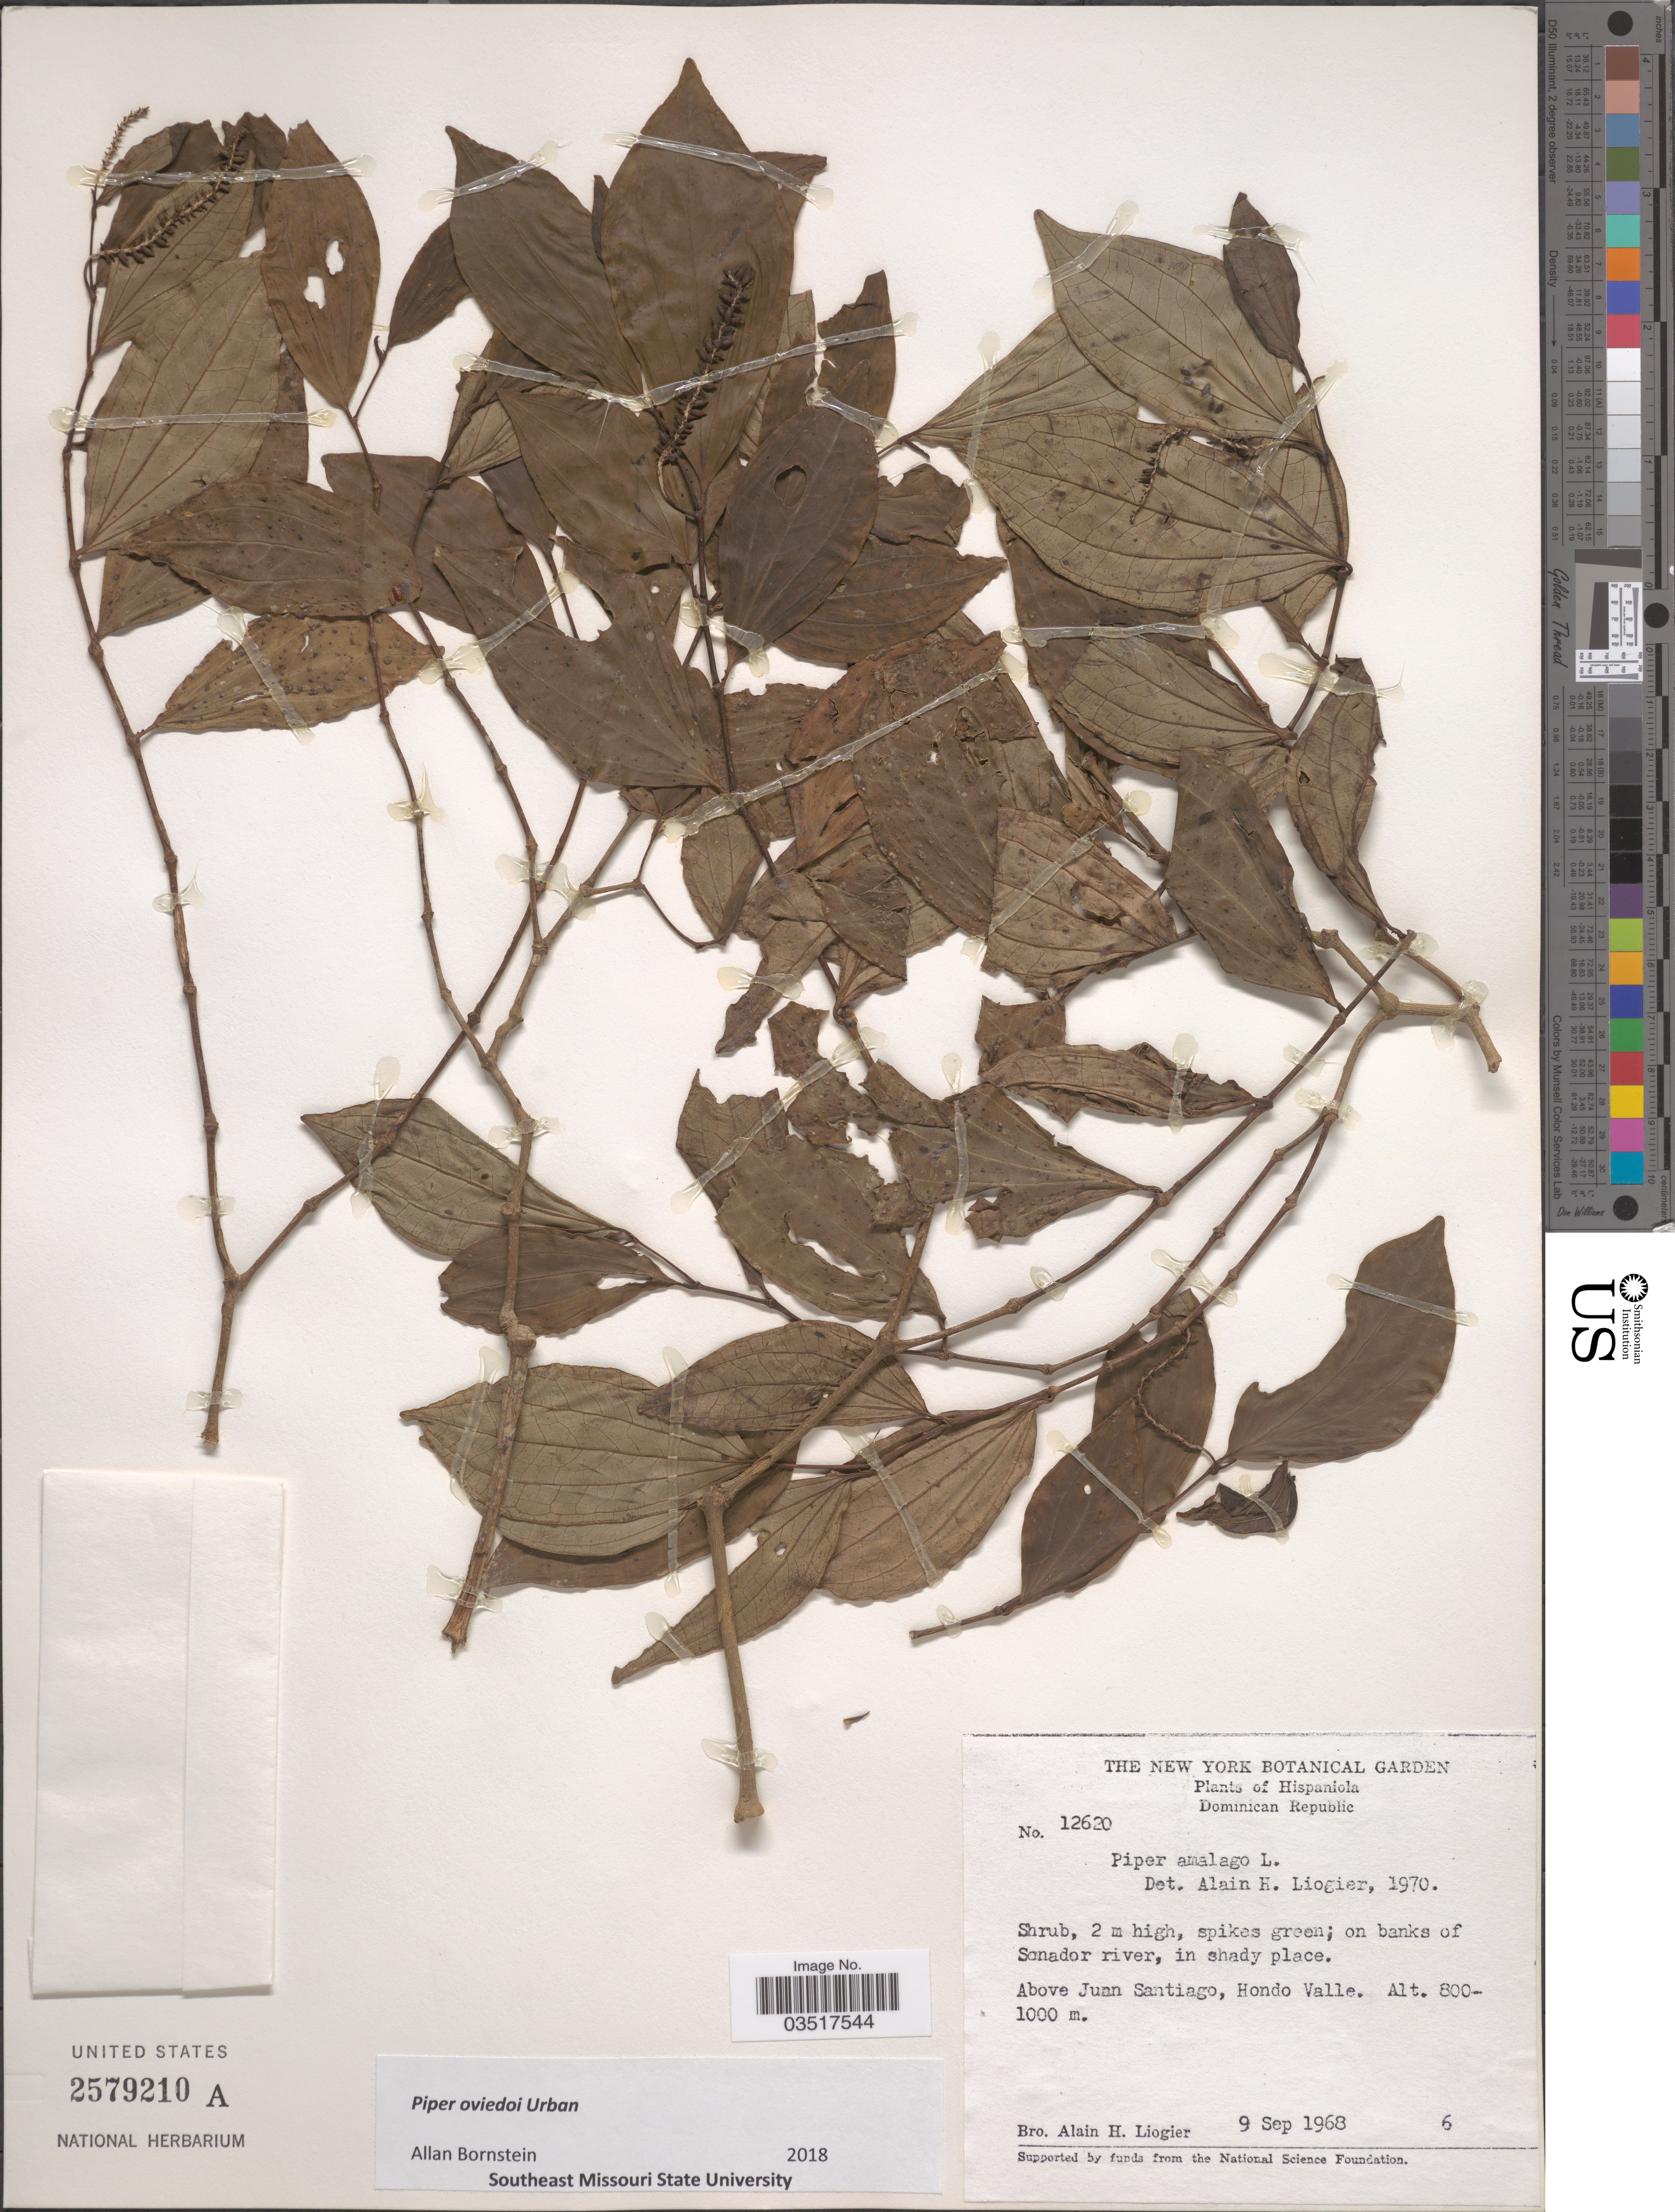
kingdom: Plantae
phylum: Tracheophyta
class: Magnoliopsida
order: Piperales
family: Piperaceae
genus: Piper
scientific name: Piper oviedoi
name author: Urb.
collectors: A. H. Liogier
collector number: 12620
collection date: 1968-09-09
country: Dominican Republic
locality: Hispaniola. Above Juan Santiago, Hondo Valle.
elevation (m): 800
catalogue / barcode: US 2579210A